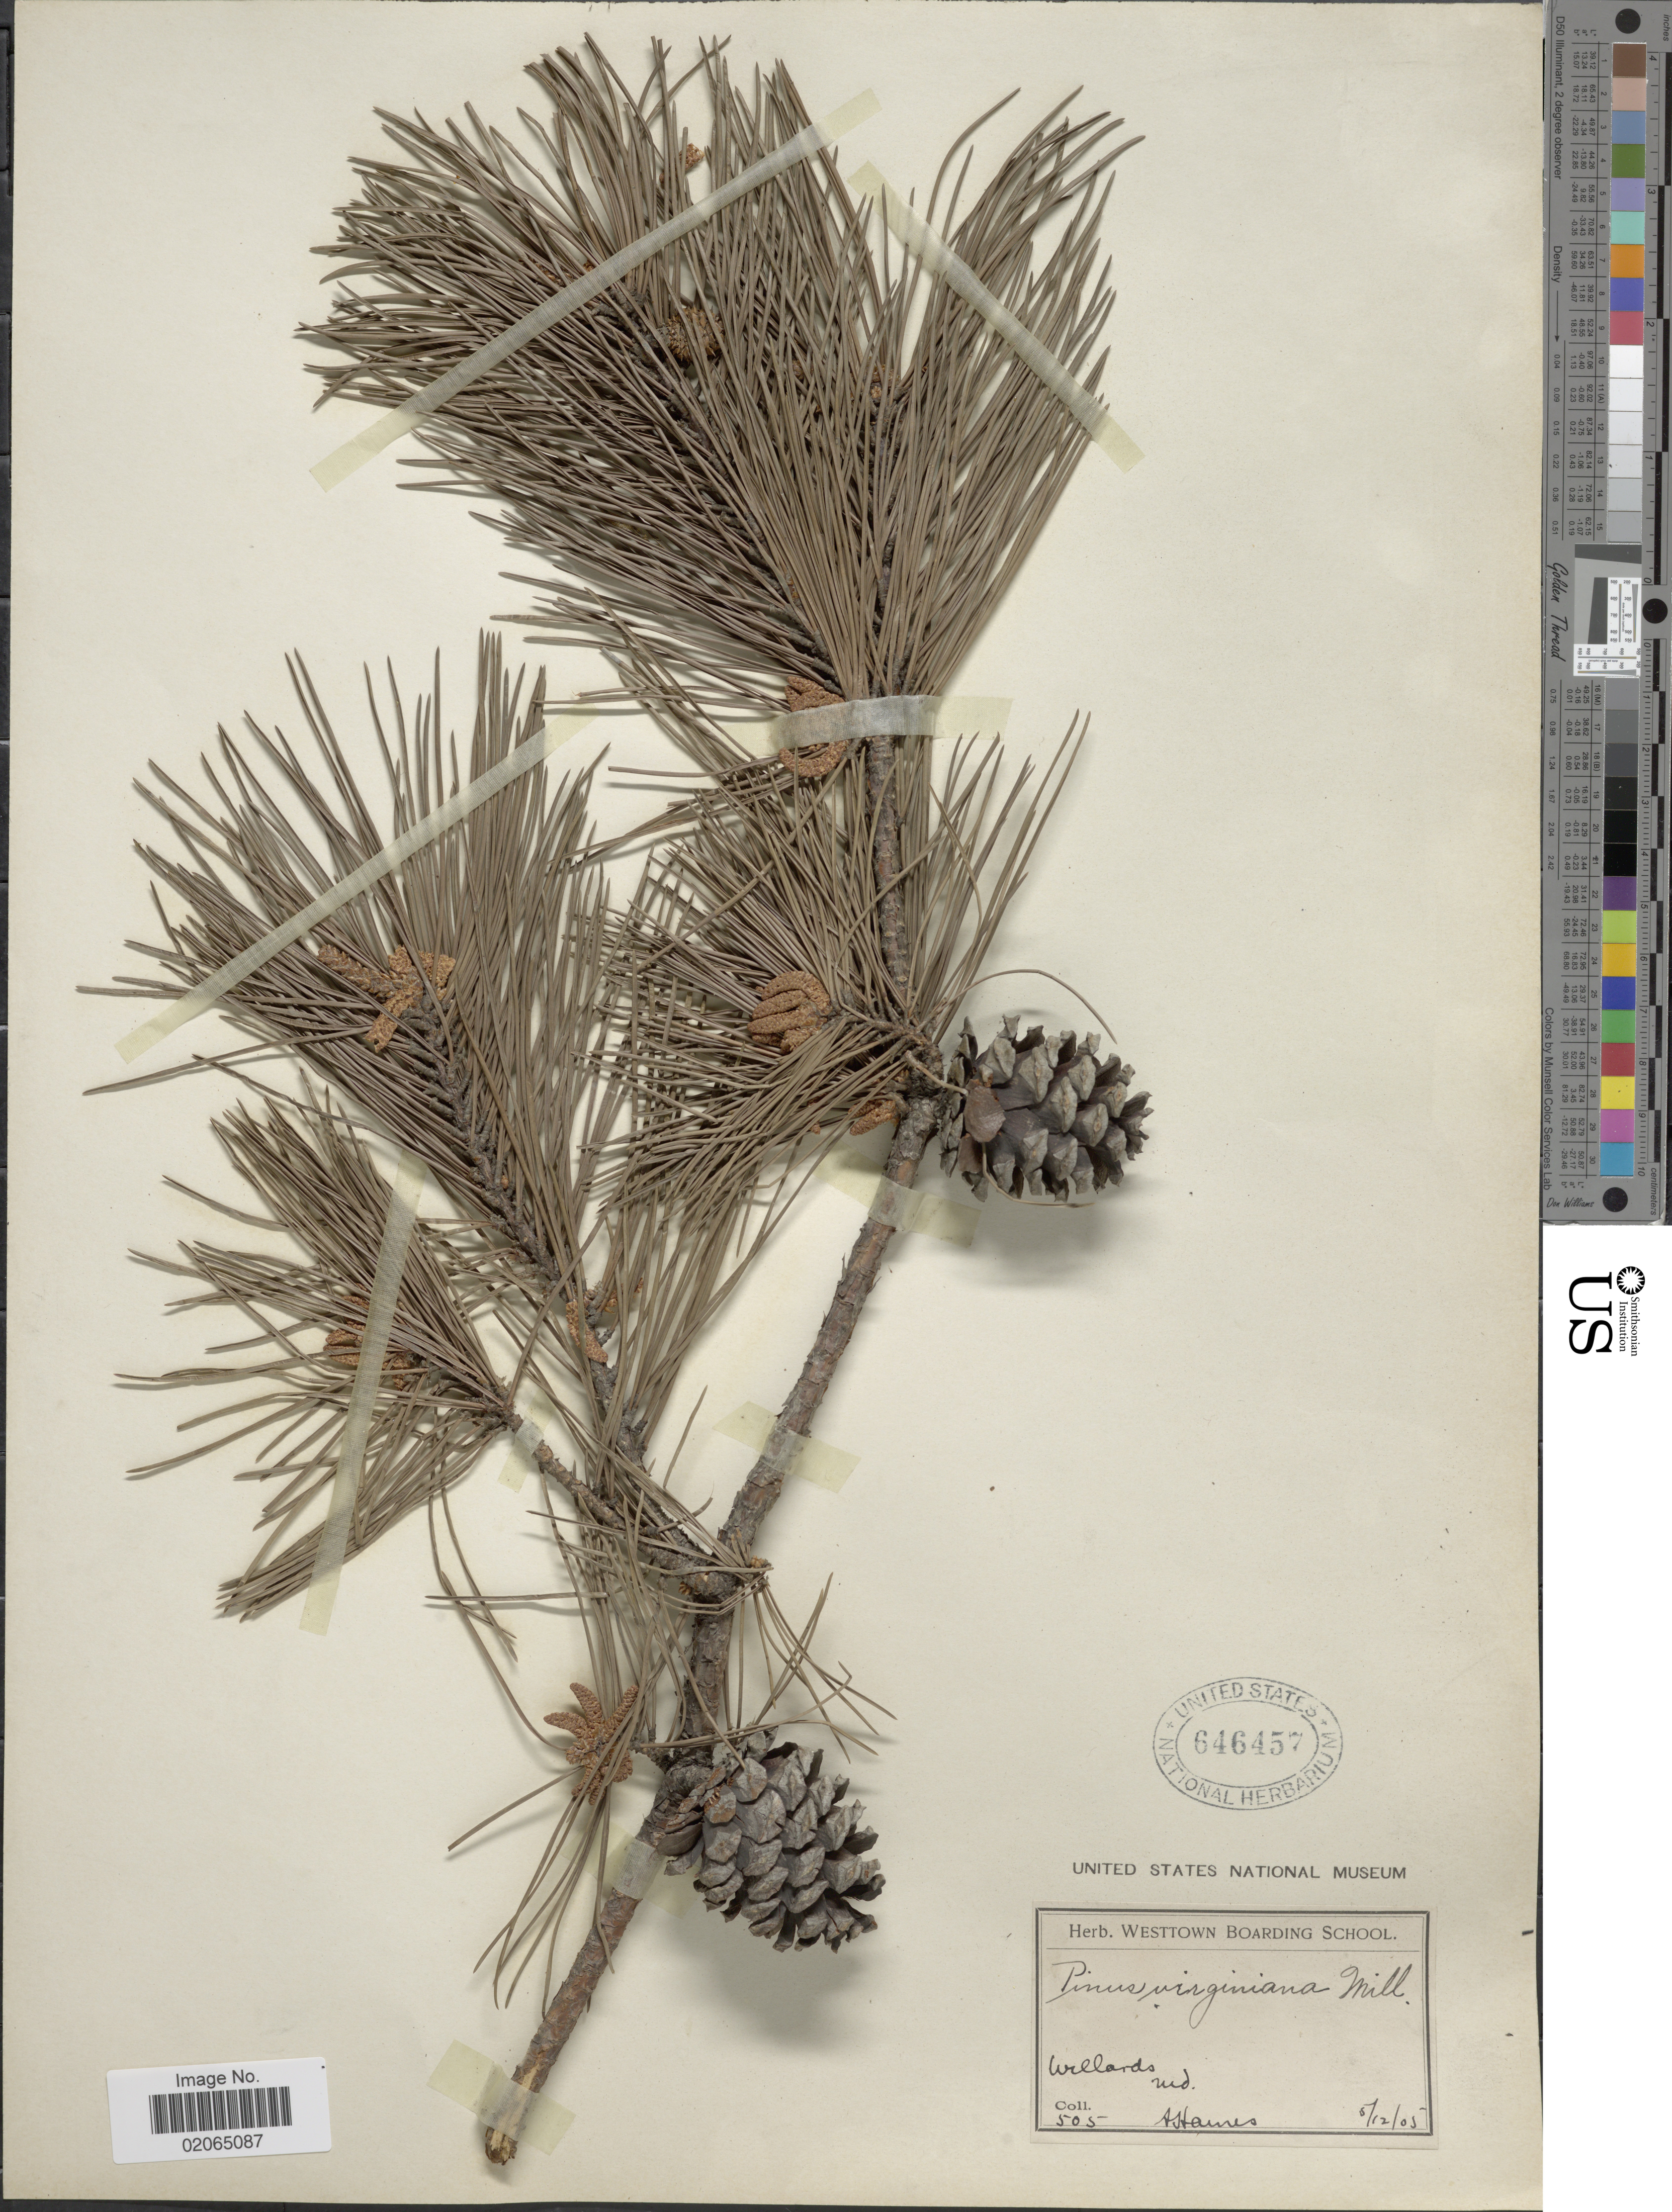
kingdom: Plantae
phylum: Tracheophyta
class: Pinopsida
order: Pinales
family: Pinaceae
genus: Pinus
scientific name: Pinus virginiana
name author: Mill.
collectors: A. Haines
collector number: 505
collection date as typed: Transcribed d/m/y: 12/5/5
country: United States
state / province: Maryland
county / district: Wicomico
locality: Willards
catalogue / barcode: US 646457